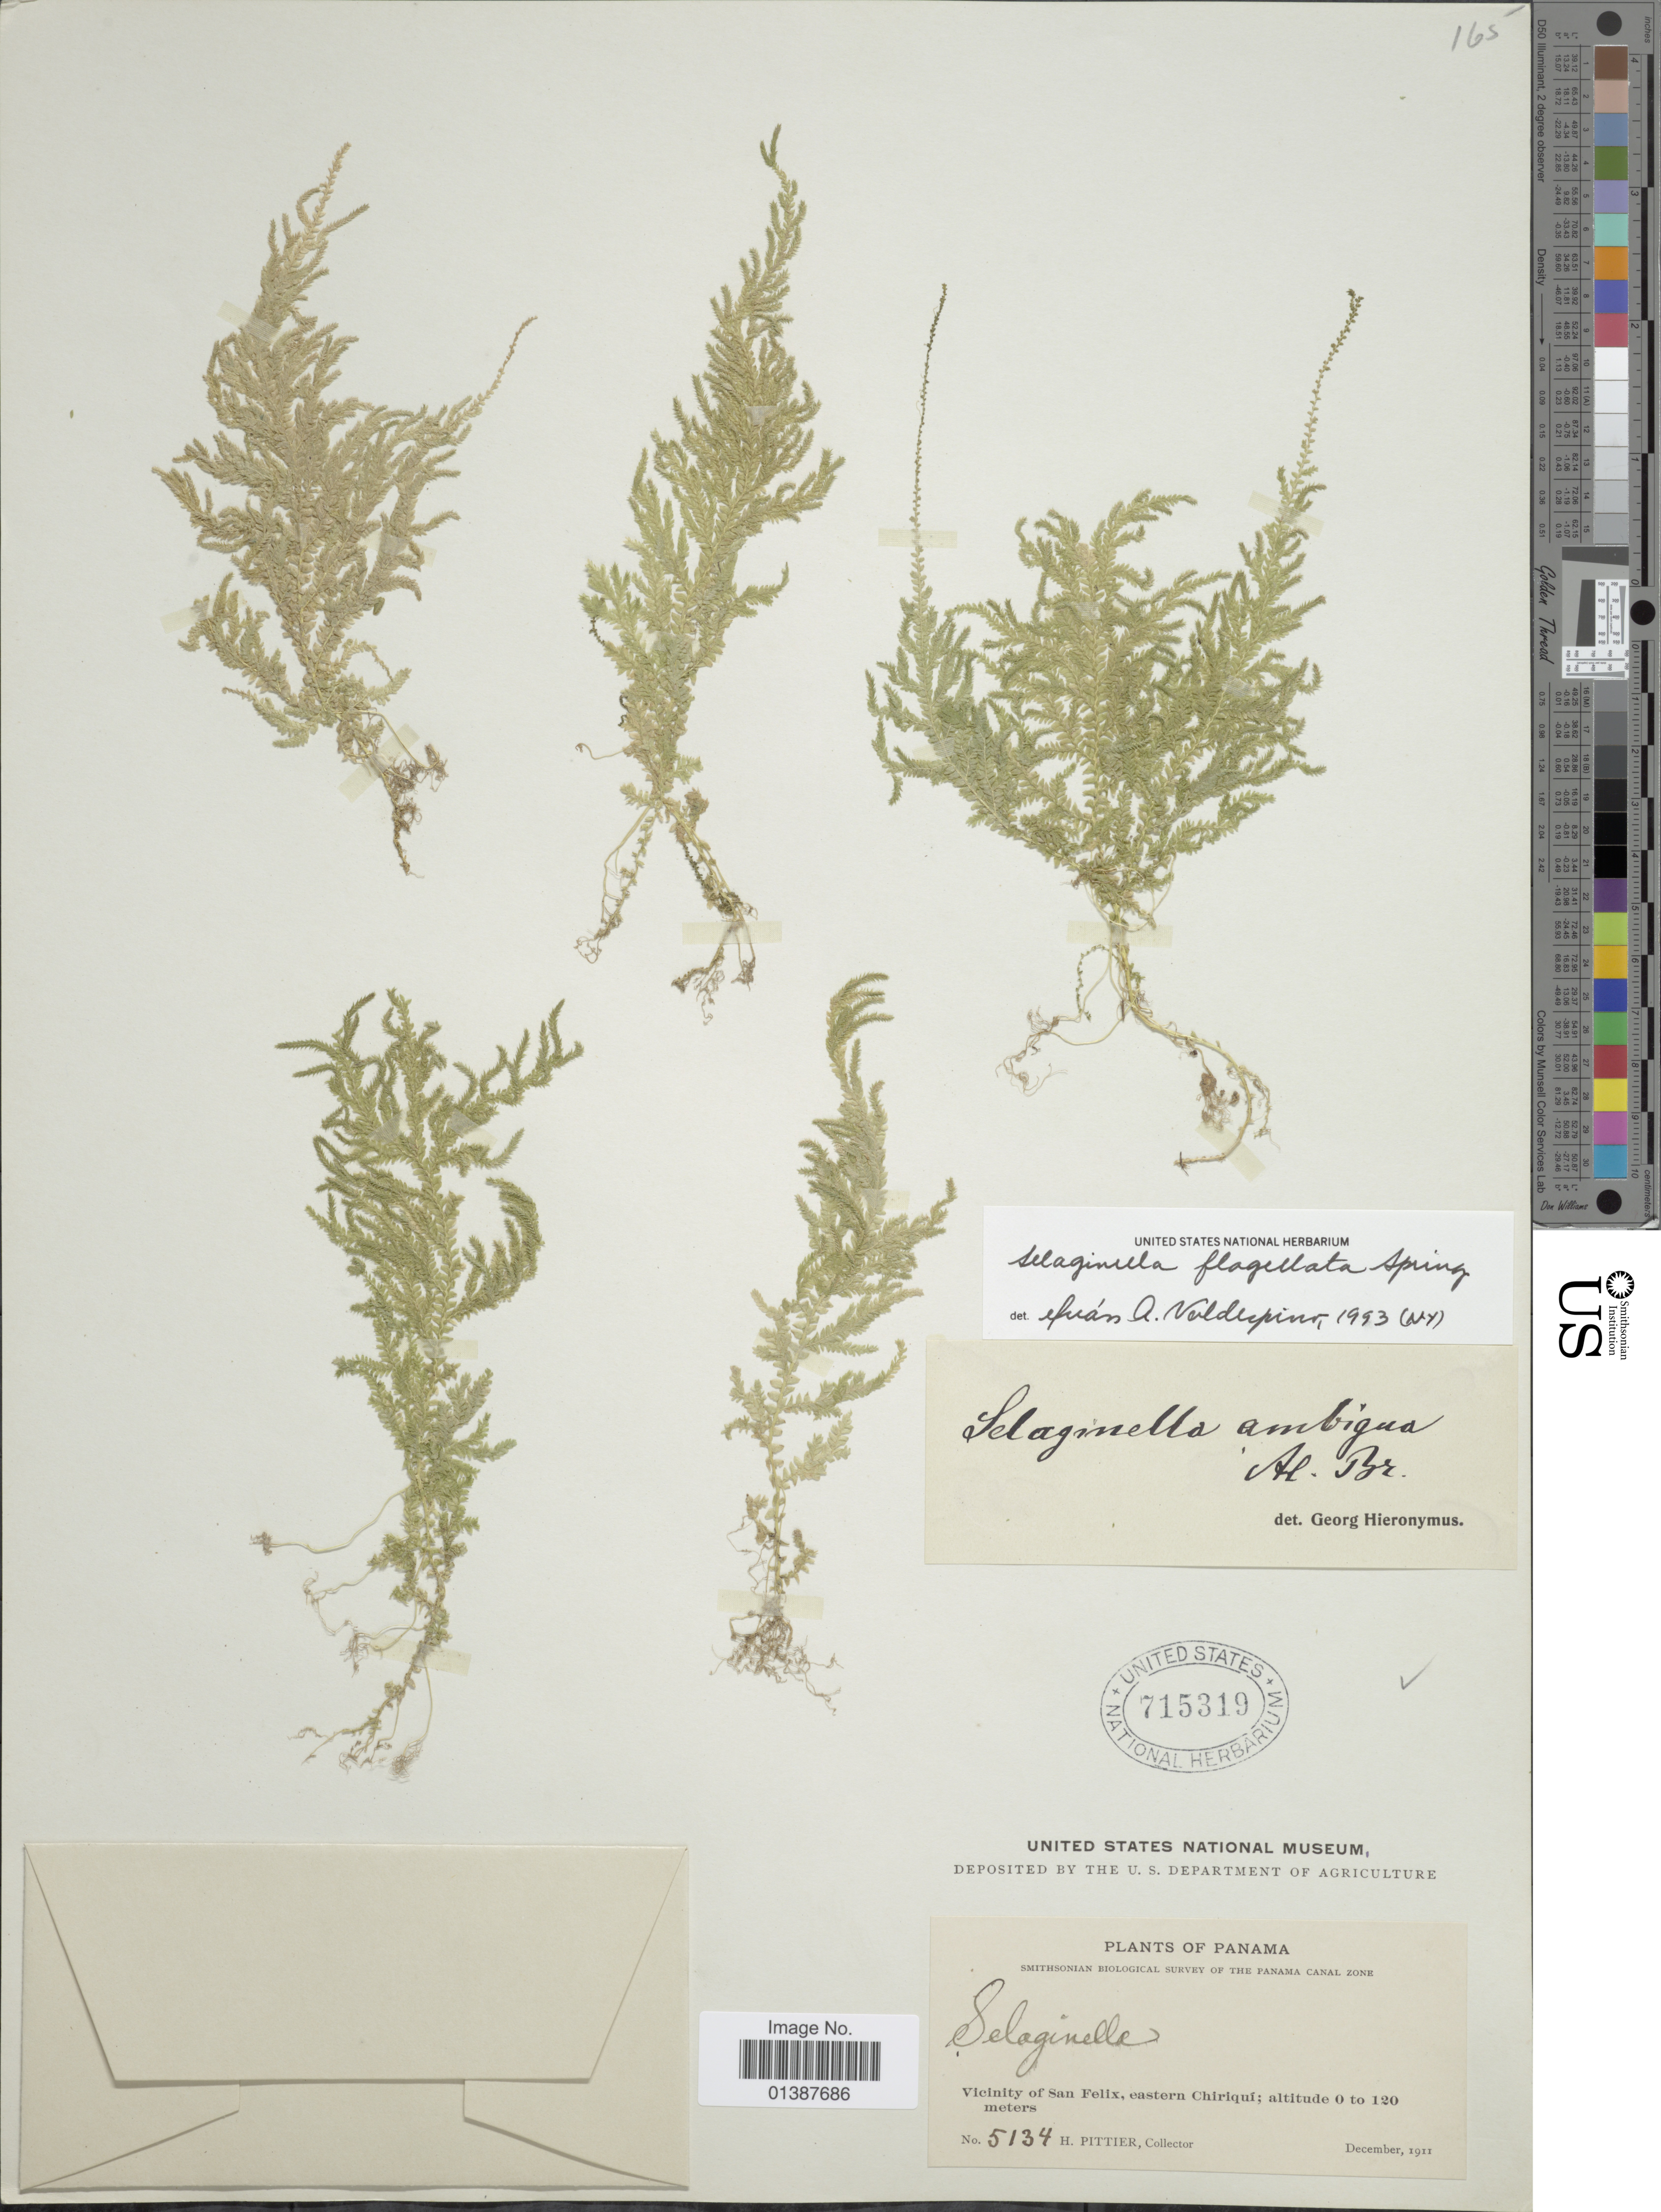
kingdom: Plantae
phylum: Tracheophyta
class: Lycopodiopsida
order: Selaginellales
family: Selaginellaceae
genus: Selaginella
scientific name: Selaginella flagellata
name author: Spring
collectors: H. F. Pittier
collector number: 5134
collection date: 1911-12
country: Panama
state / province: Chiriqui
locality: Vicinity of San Felix, eastern Chiriquí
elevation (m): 0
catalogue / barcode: US 715319